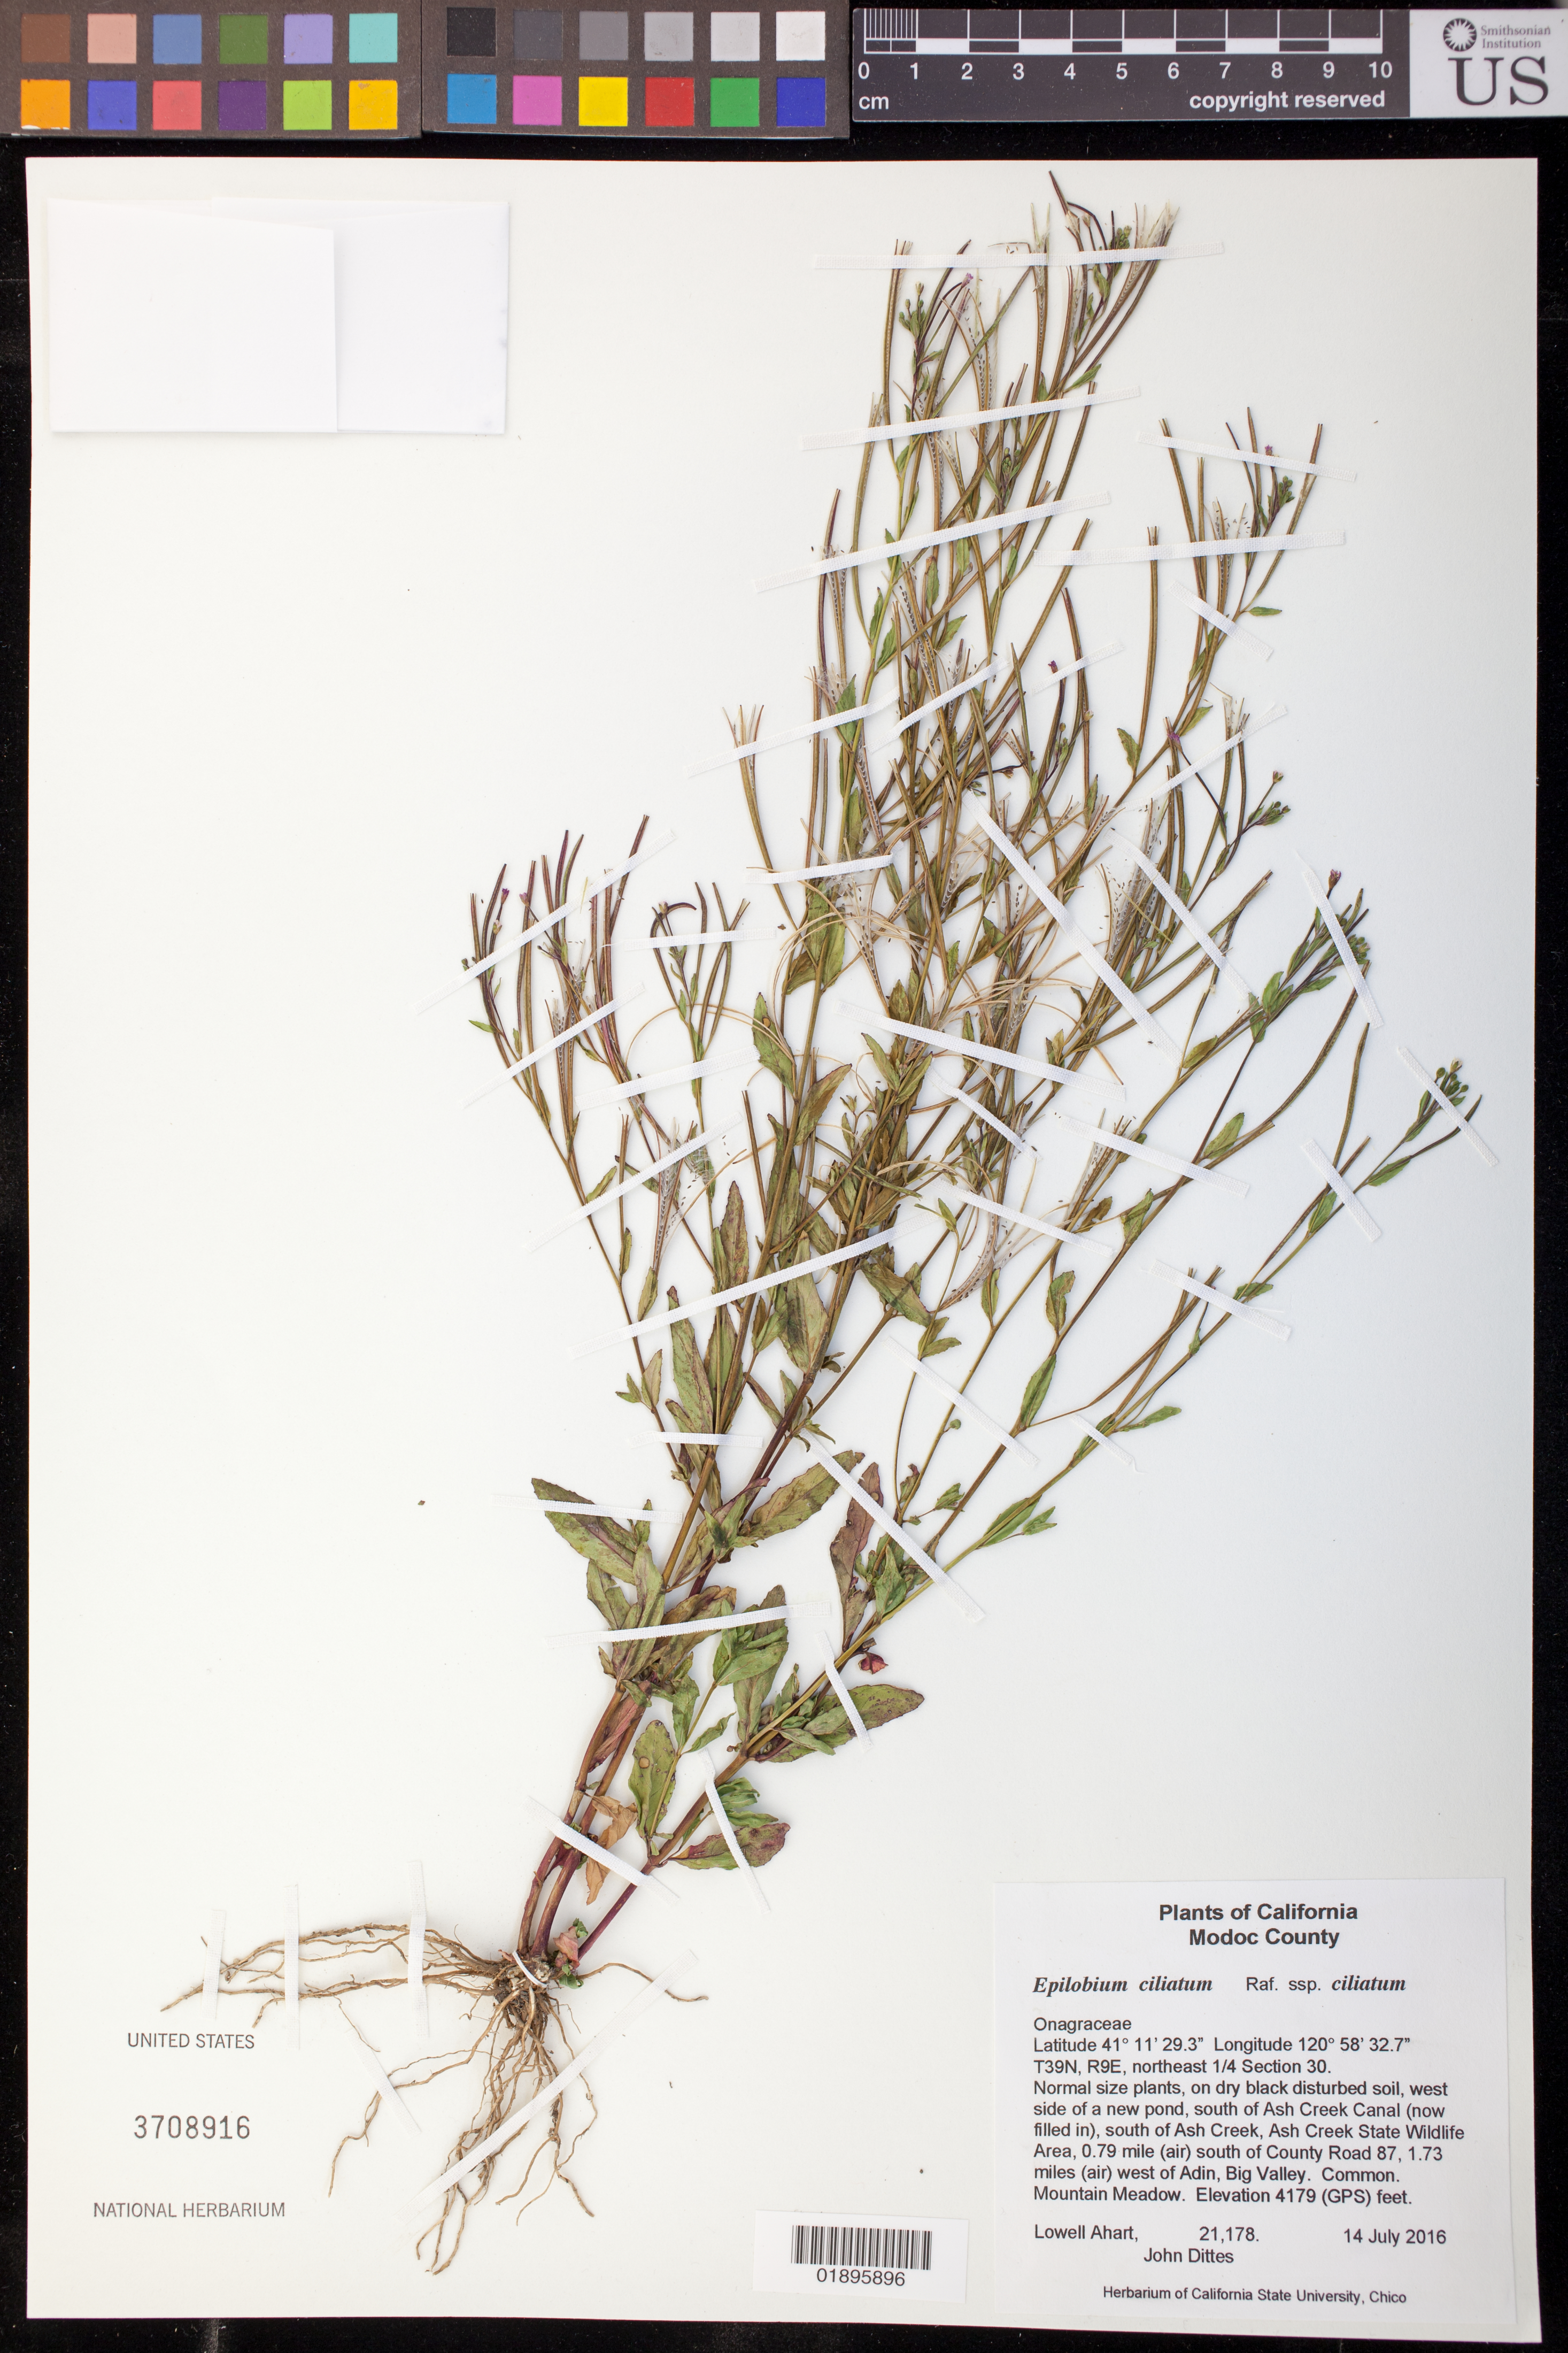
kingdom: Plantae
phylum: Tracheophyta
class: Magnoliopsida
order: Myrtales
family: Onagraceae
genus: Epilobium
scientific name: Epilobium ciliatum subsp. ciliatum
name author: Raf.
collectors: L. Ahart & J. Dittes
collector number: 21178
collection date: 2016-07-14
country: United States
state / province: California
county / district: Modoc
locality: T39N, R9E, northeast 1/4 section 30. West side of new pond, south of Ash Creek Canal (now filled in) south of Ash Creen, Ash Creek State Wildlife Area, 0.79 miles (air) south of County Road 87, 1.73 miles (air) west of Adin, Big Valley.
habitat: Mountain meadow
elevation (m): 1274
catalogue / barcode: US 3708916